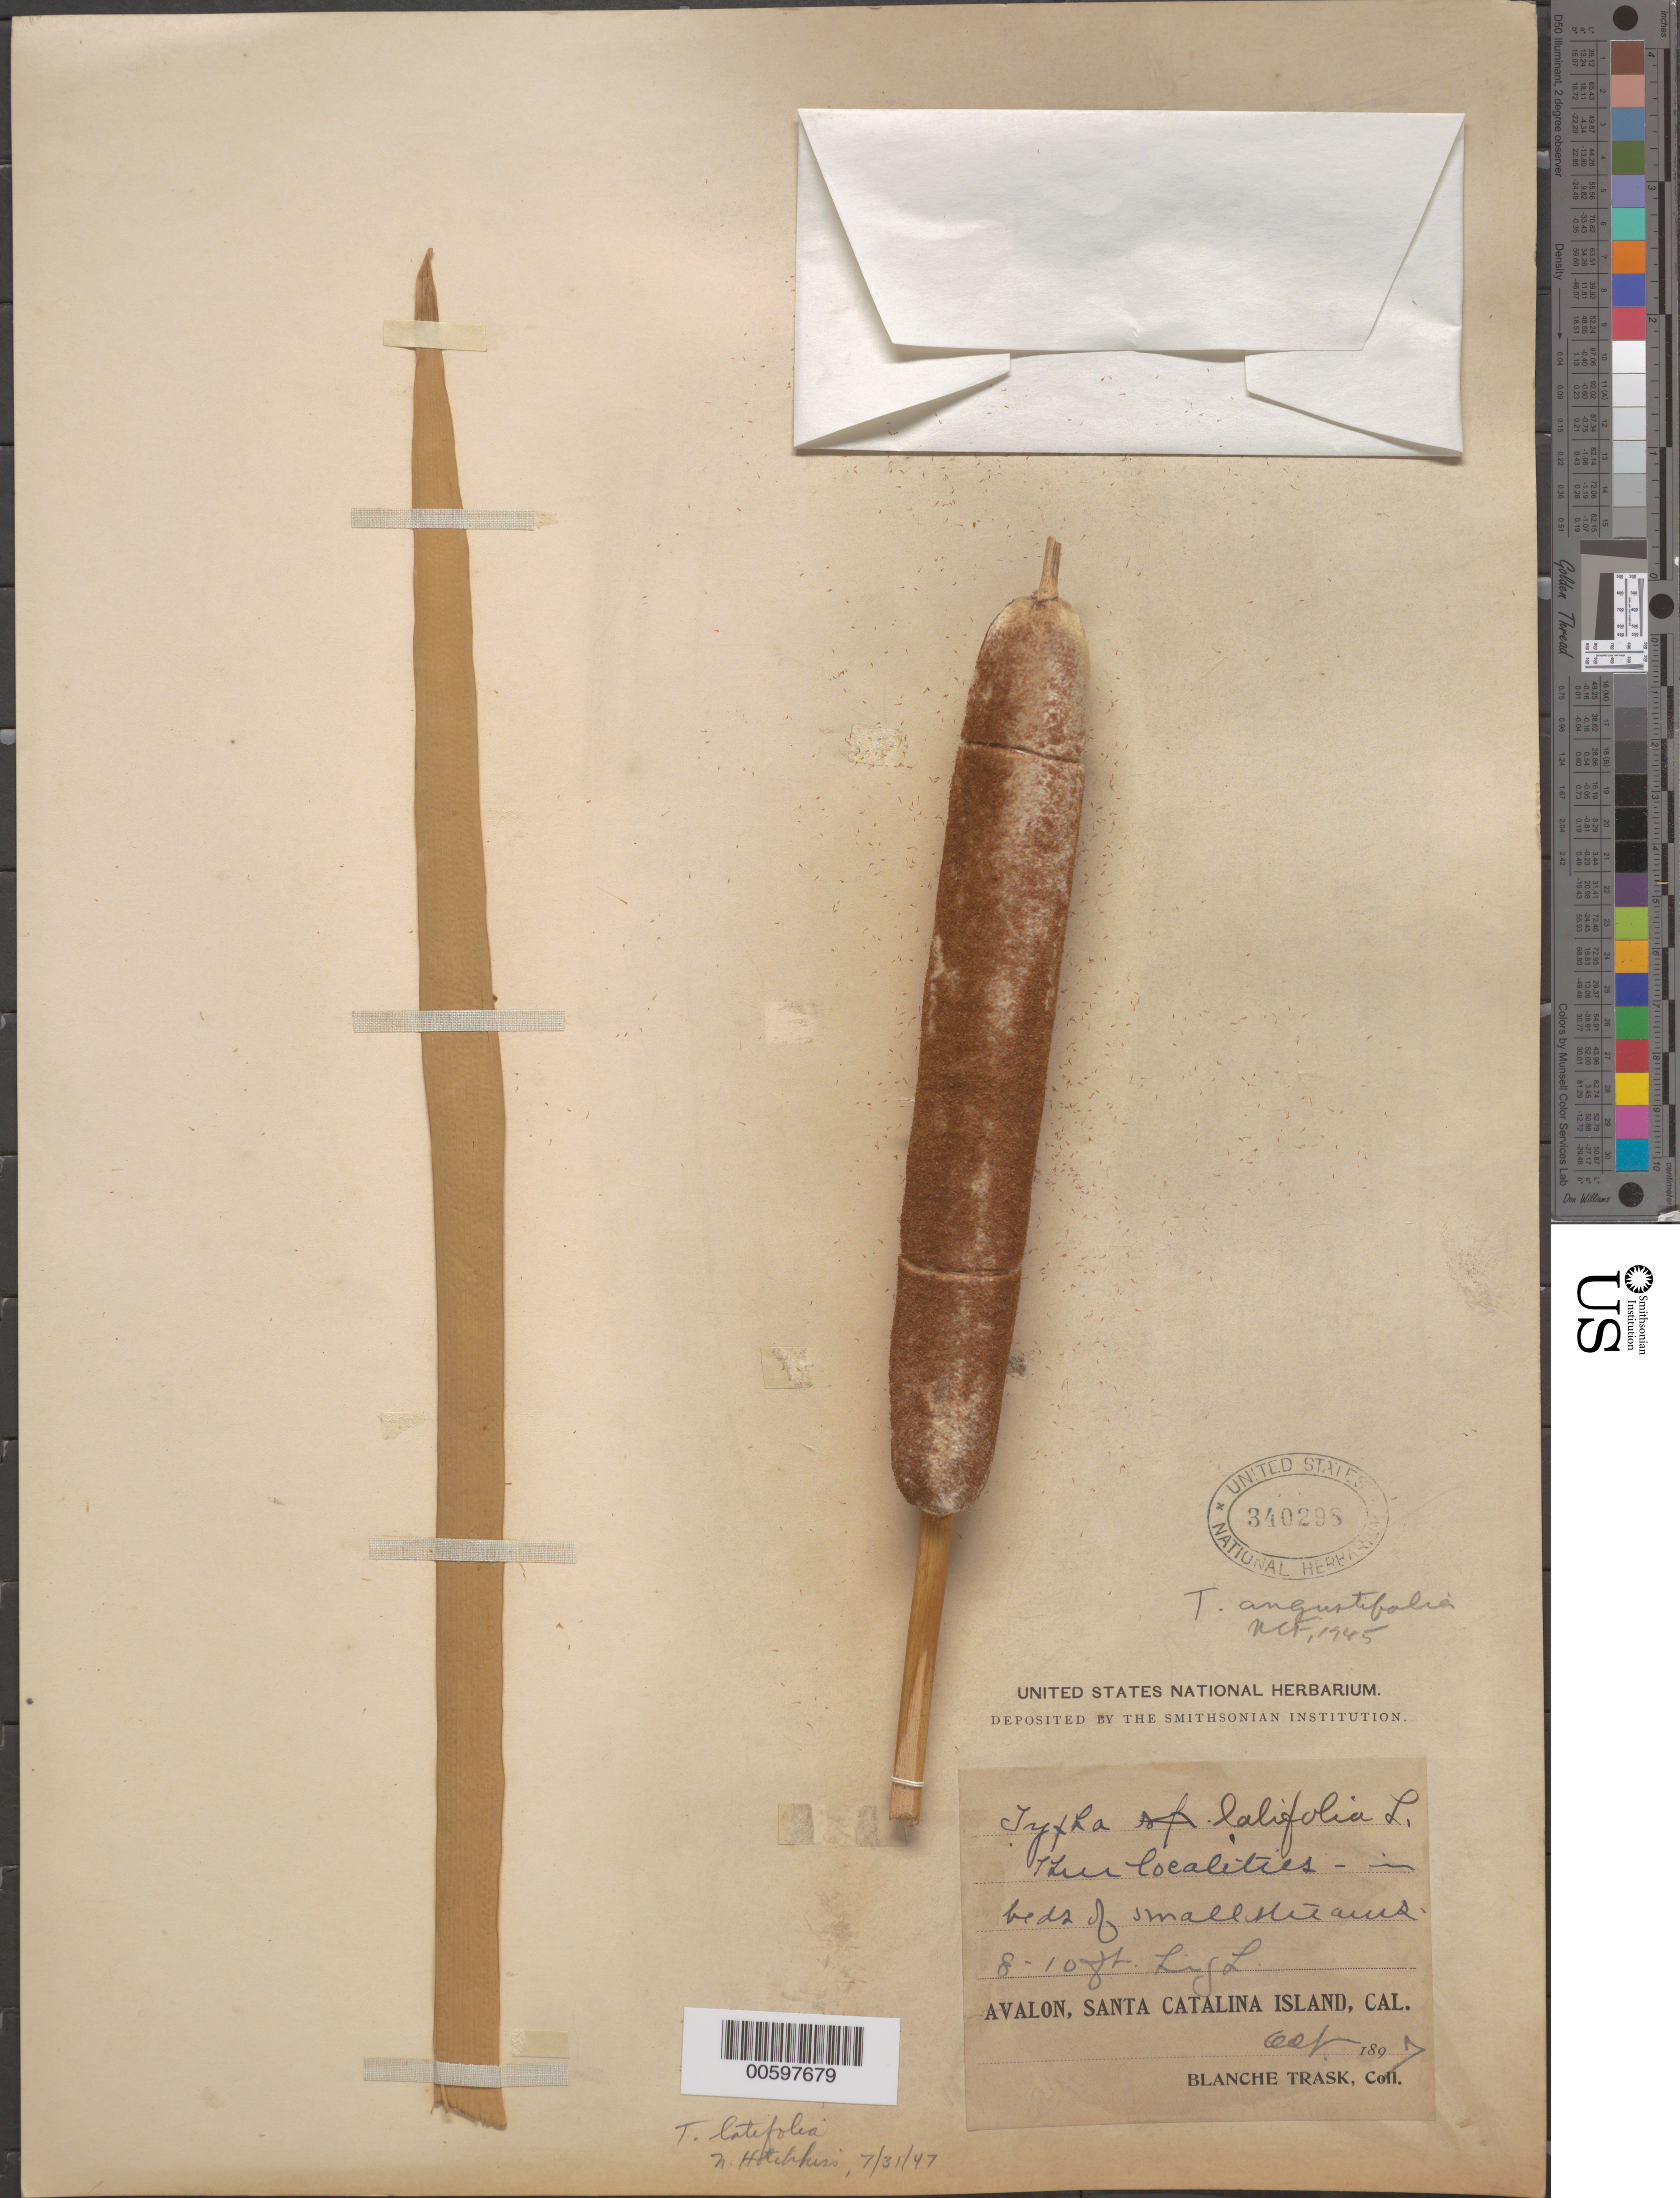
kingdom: Plantae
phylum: Tracheophyta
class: Liliopsida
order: Poales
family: Typhaceae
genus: Typha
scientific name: Typha latifolia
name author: L.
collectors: B. Trask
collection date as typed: Oct 1897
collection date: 1897-10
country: United States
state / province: California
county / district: Los Angeles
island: Santa Catalina Island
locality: Avalon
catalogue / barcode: US 340298